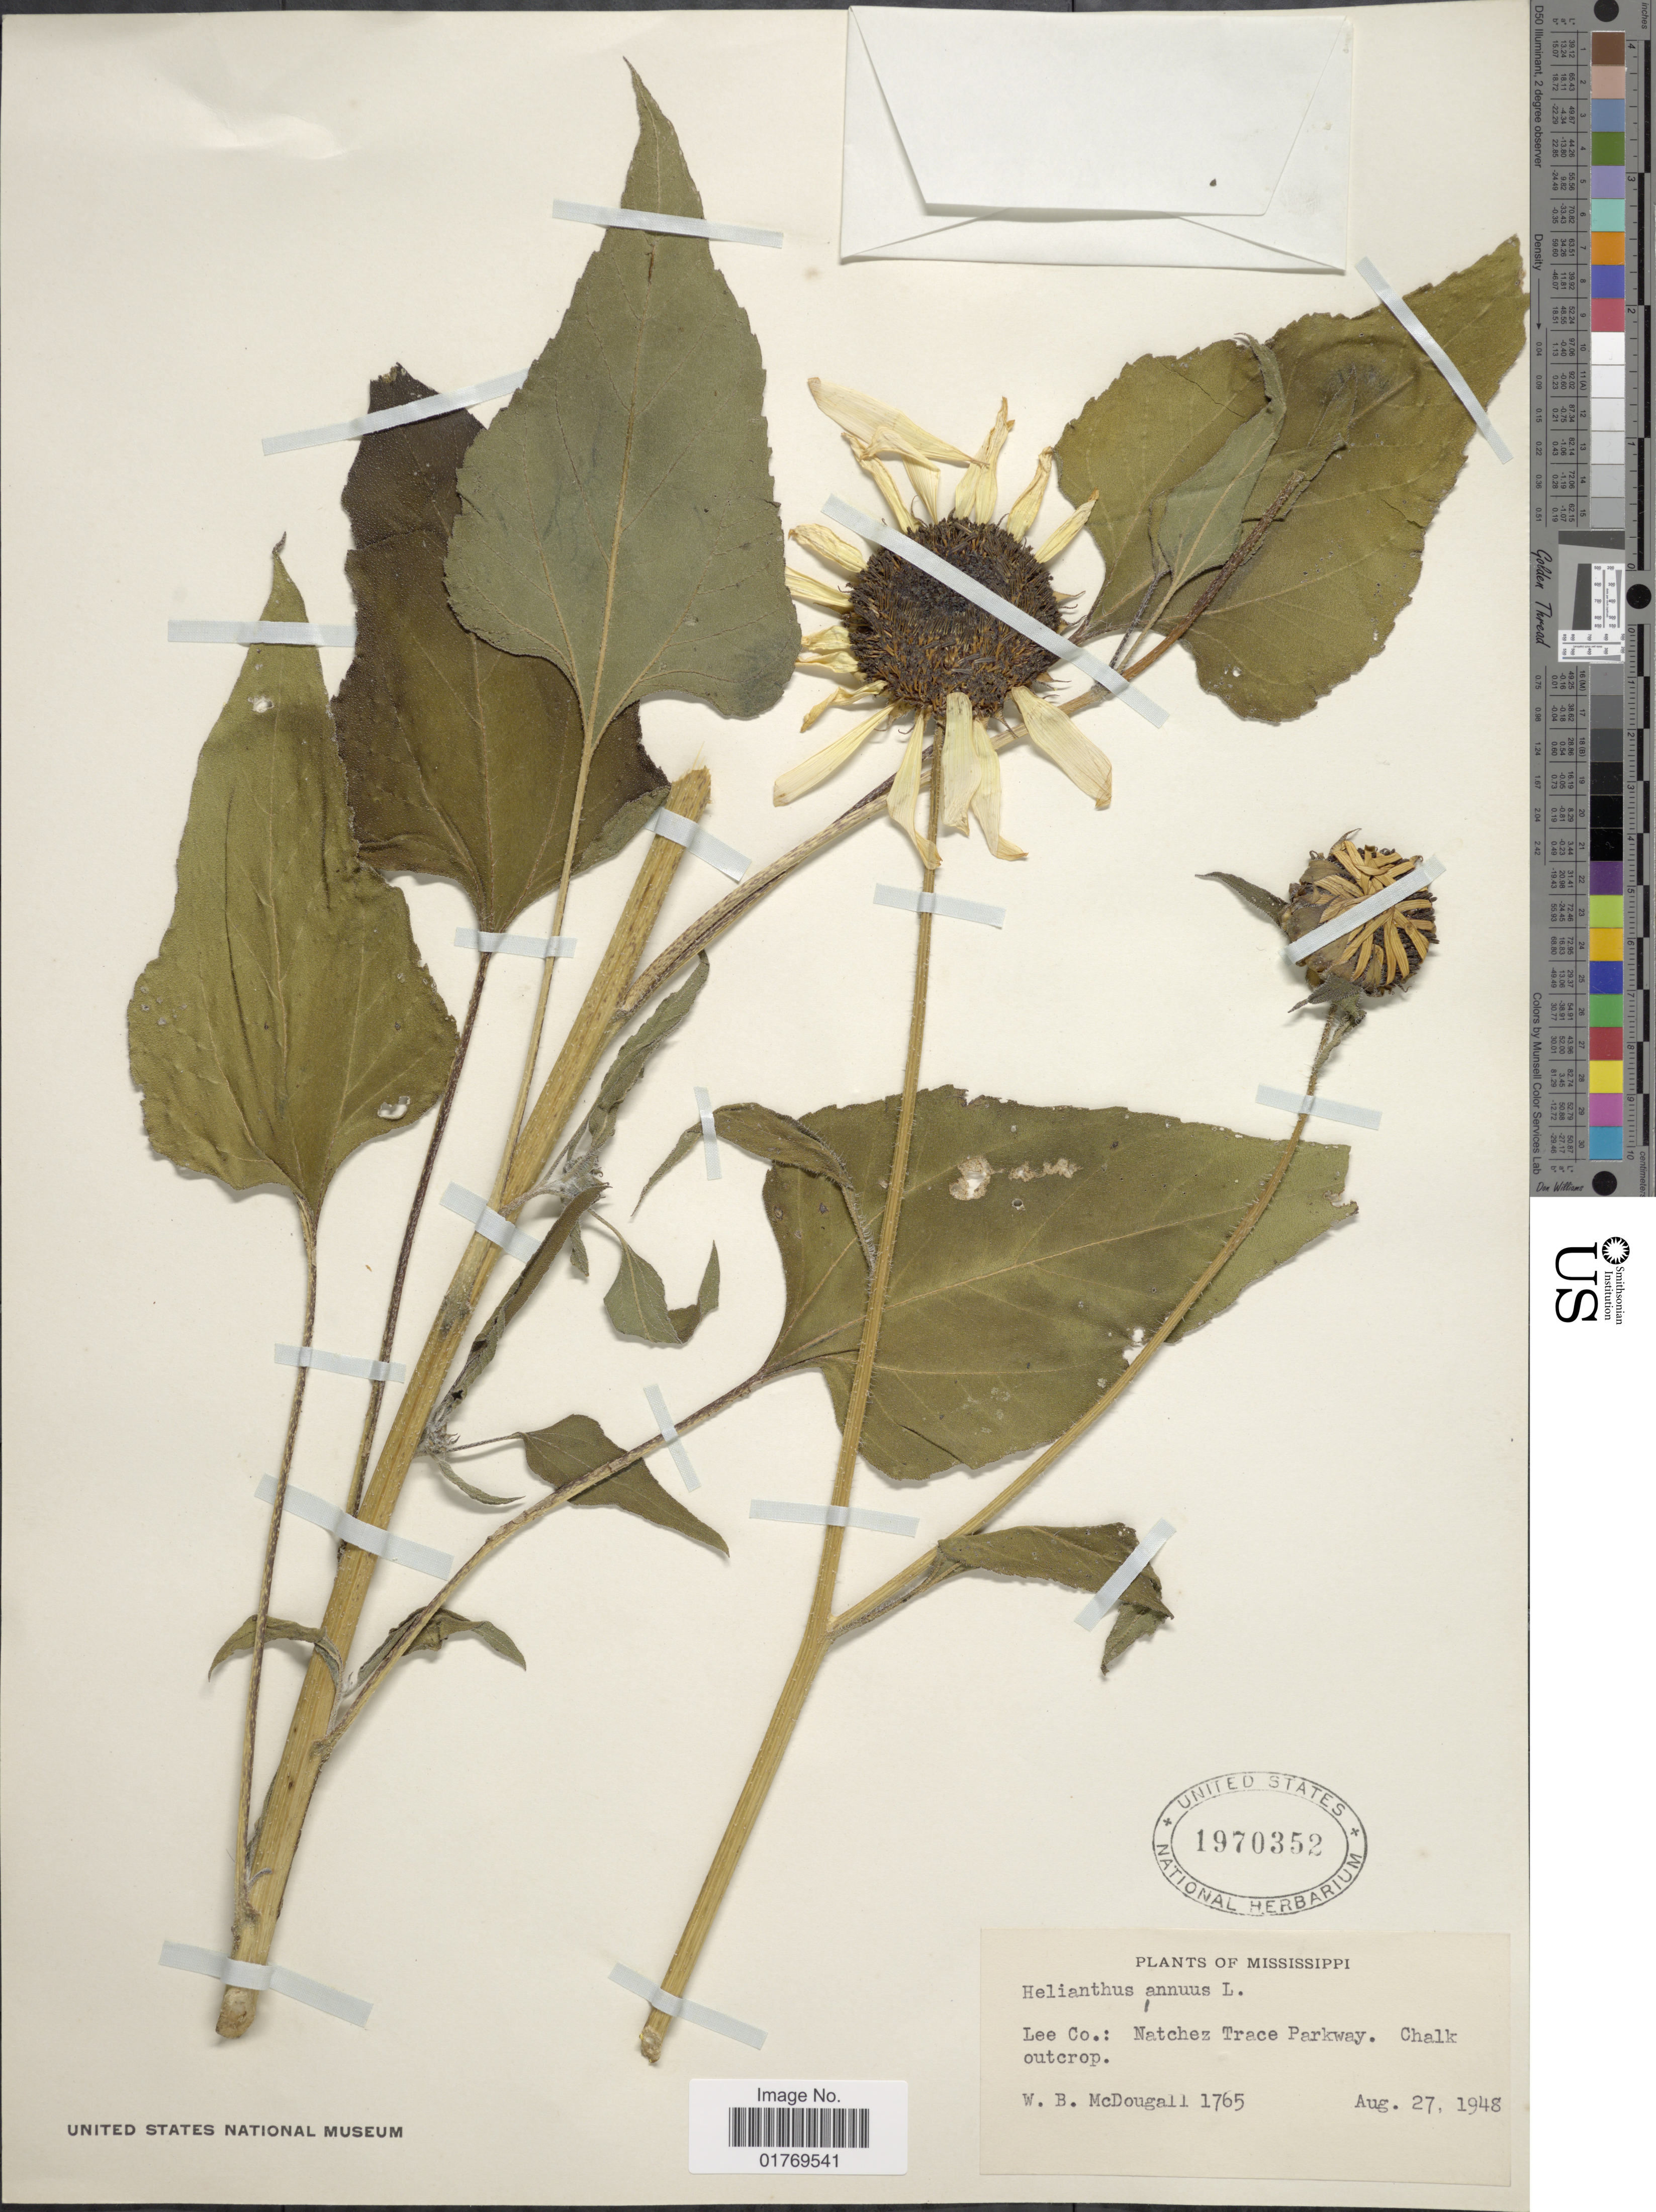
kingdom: Plantae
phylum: Tracheophyta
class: Magnoliopsida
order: Asterales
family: Asteraceae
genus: Helianthus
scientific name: Helianthus annuus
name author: L.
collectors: W. B. McDougall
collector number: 1765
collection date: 1948-08-27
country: United States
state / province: Mississippi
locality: Lee Co.: natchez Trace Parkway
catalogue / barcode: US 1970352